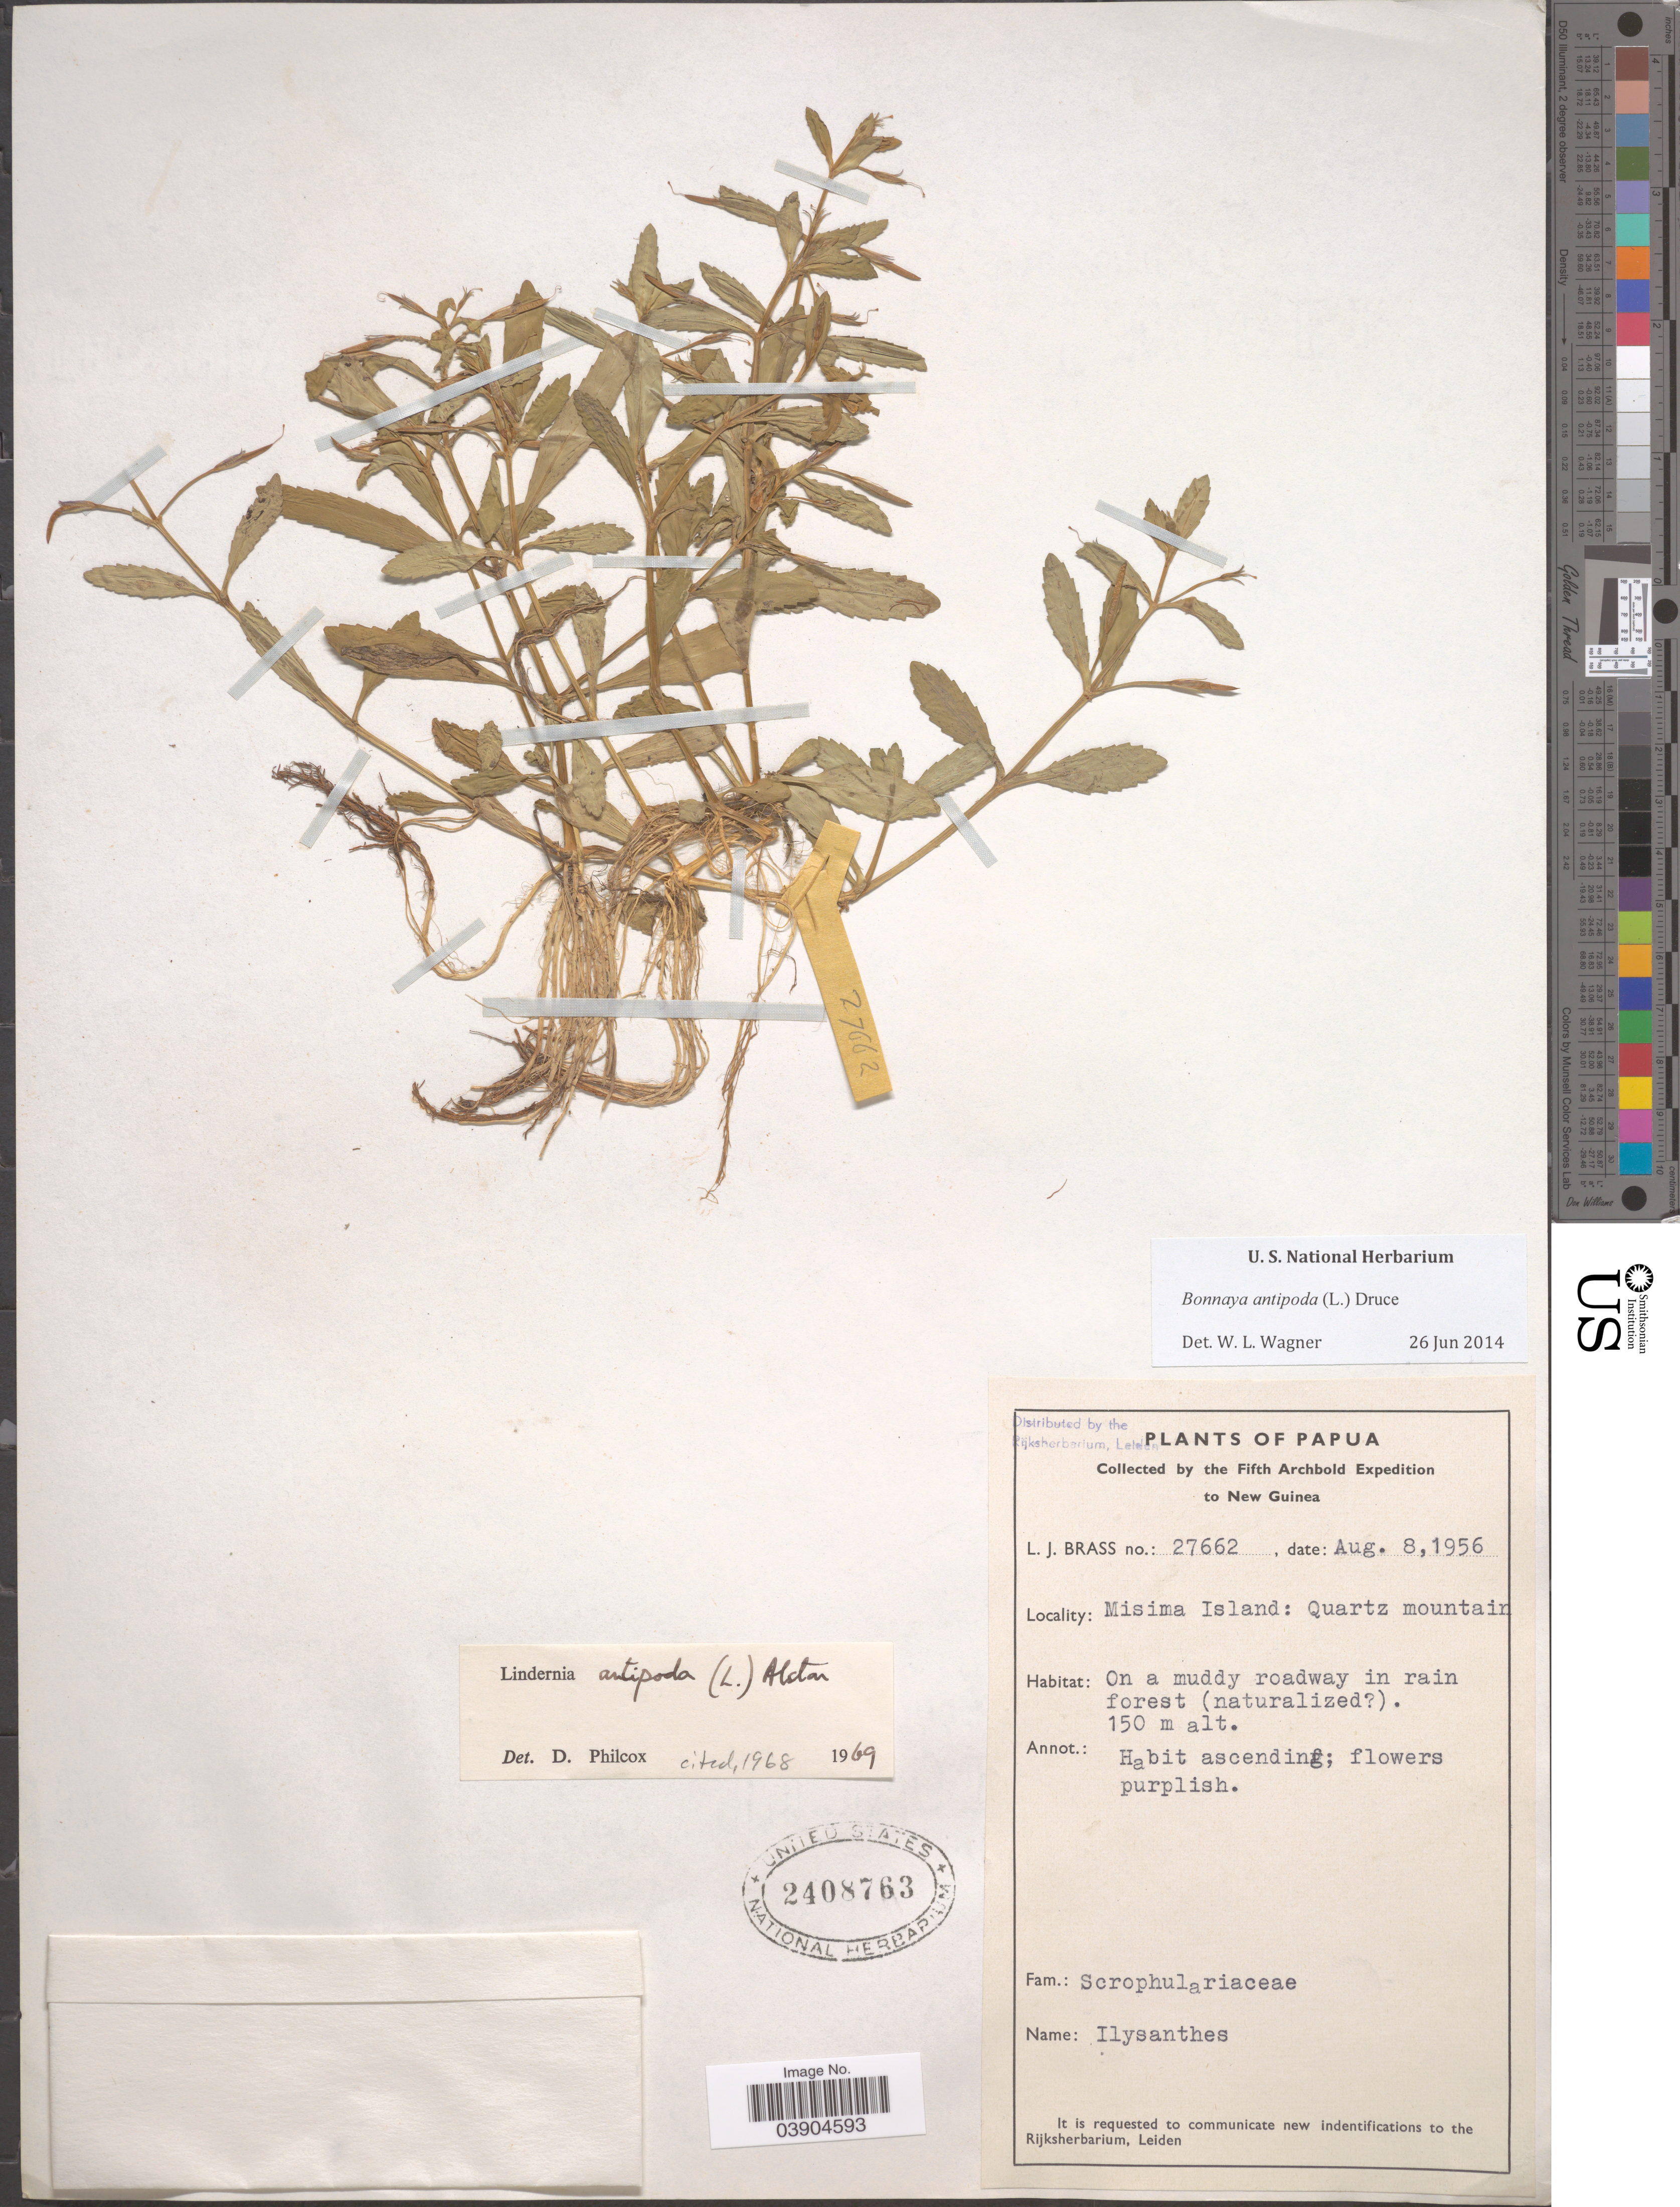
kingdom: Plantae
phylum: Tracheophyta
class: Magnoliopsida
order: Lamiales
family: Linderniaceae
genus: Lindernia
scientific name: Lindernia antipoda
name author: (L.) Alston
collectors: L. J. Brass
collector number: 27662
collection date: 1956-08-08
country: Papua New Guinea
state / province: Milne Bay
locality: New Guinea. Misima Island: Quartz mountain.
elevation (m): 150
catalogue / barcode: US 2408763